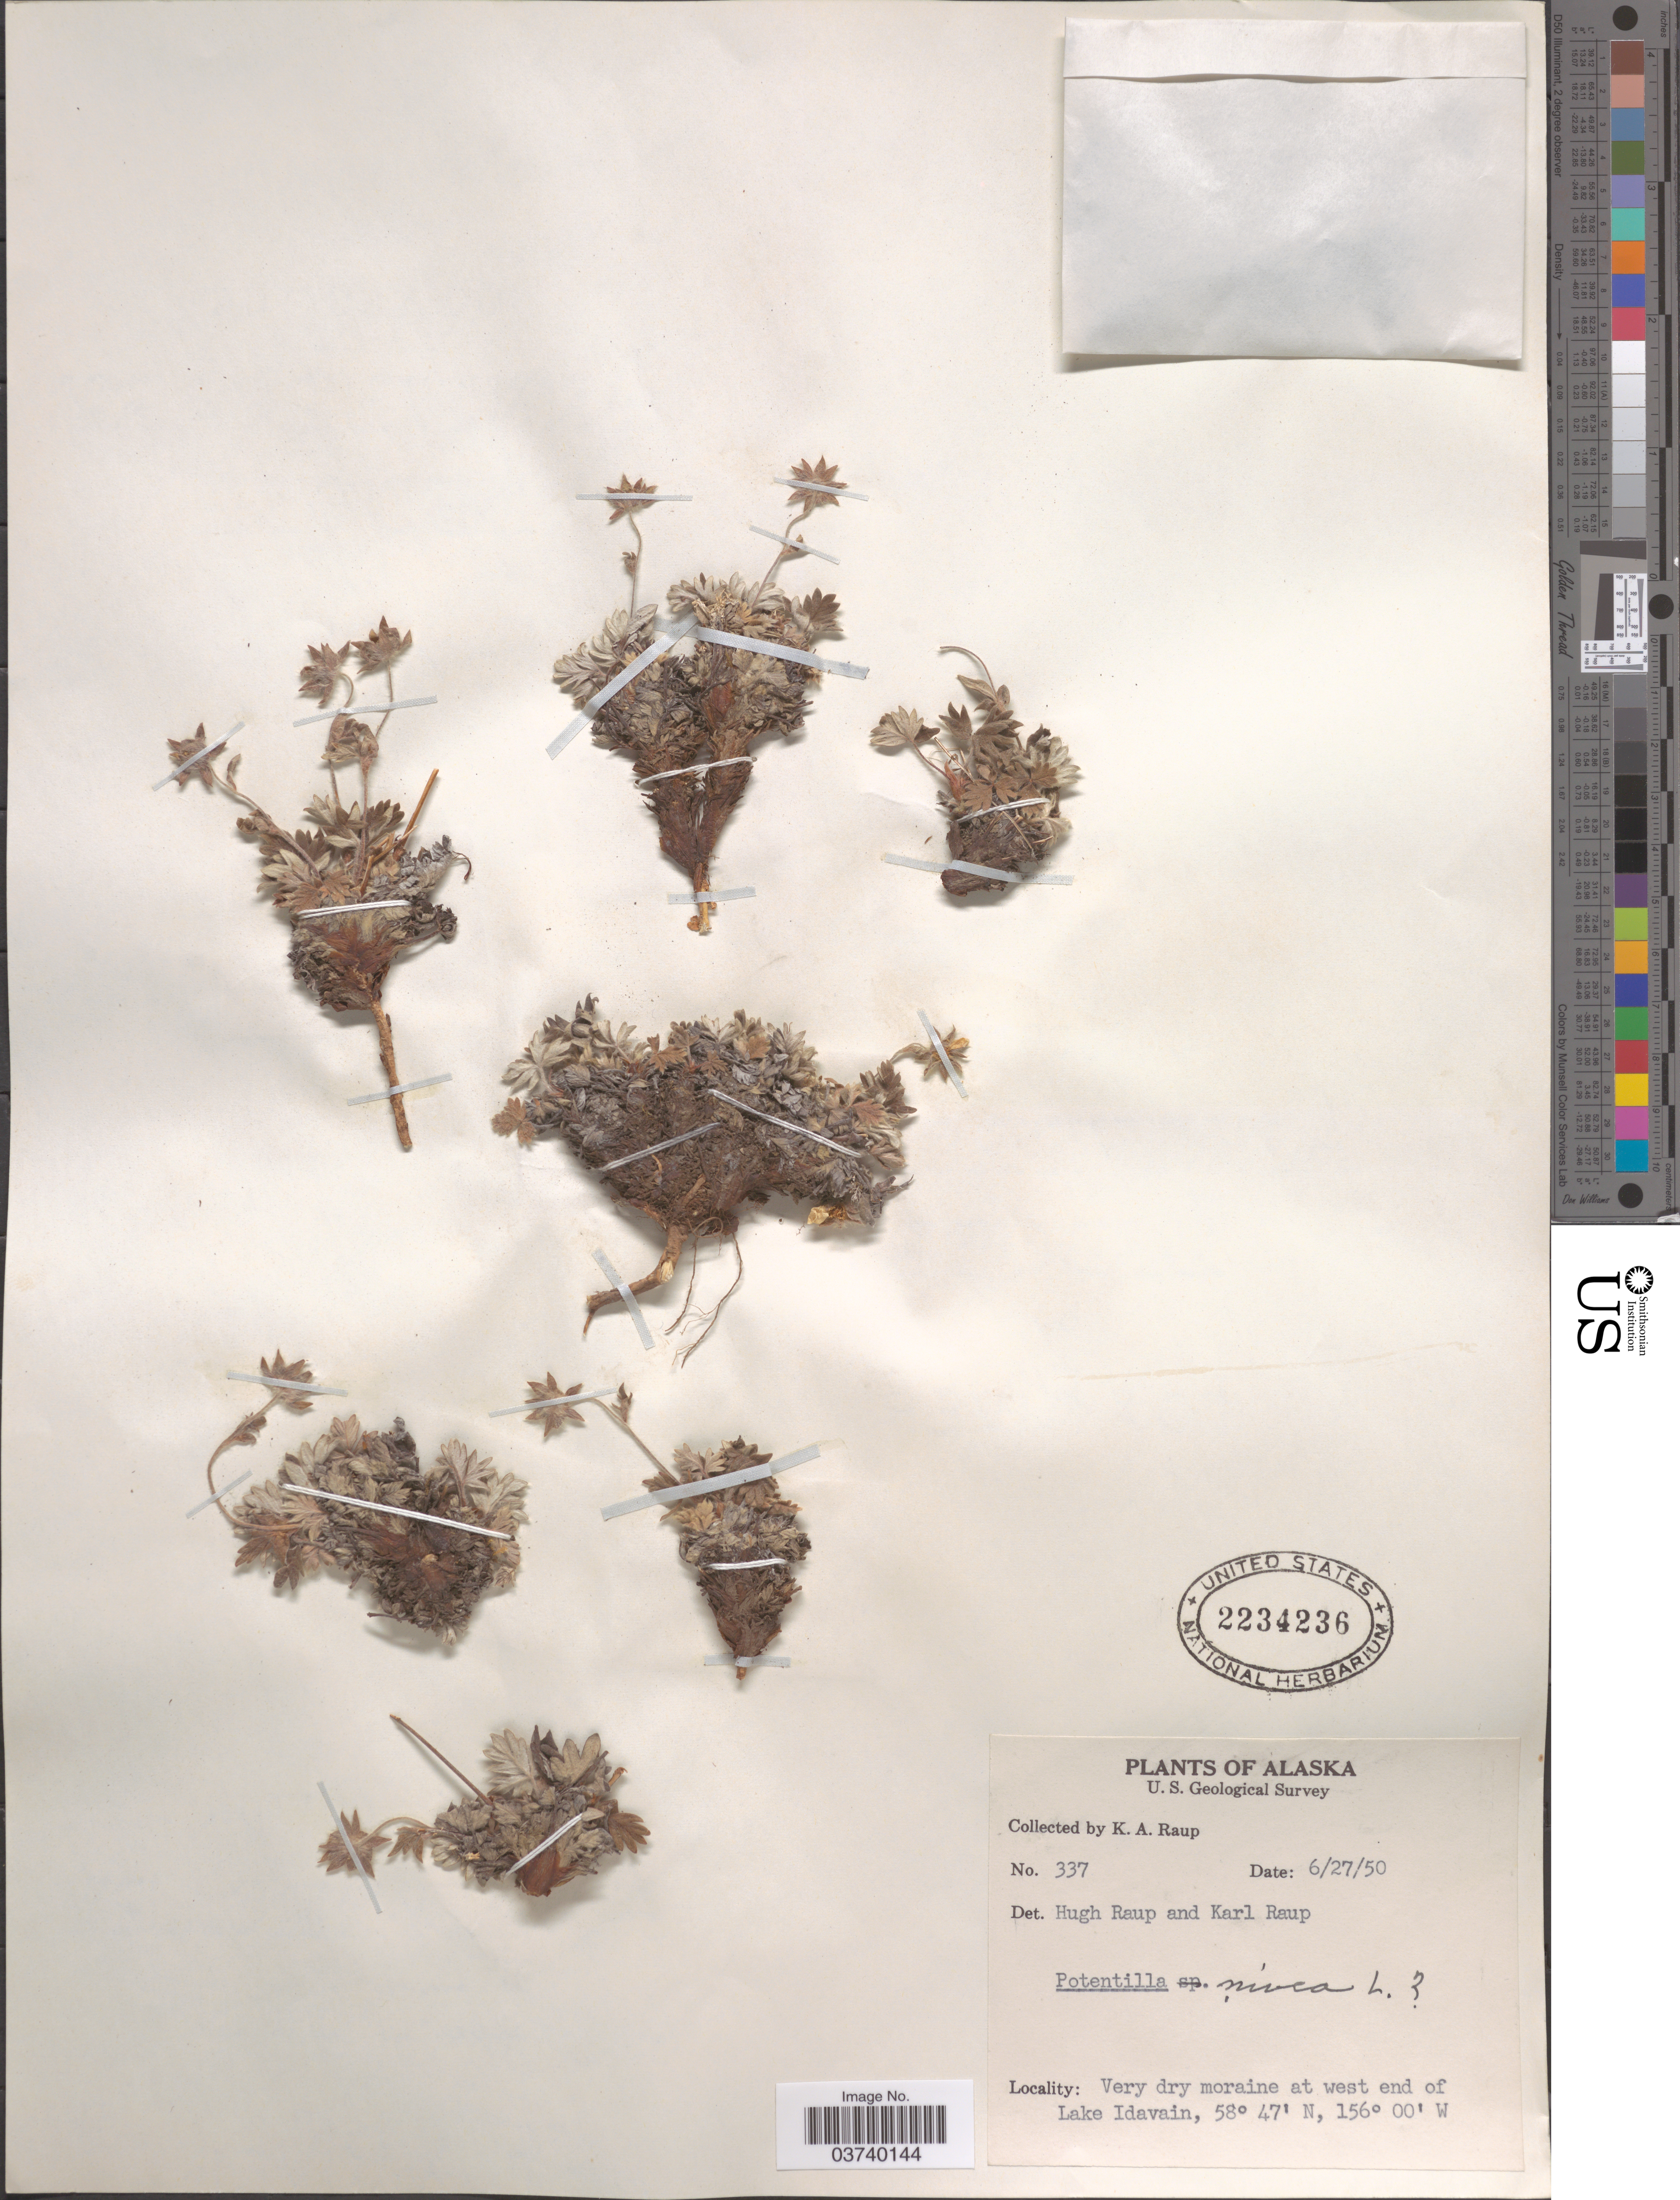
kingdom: Plantae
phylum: Tracheophyta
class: Magnoliopsida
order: Rosales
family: Rosaceae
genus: Potentilla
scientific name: Potentilla nivea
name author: L.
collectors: K. Raup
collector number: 337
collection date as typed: Transcribed d/m/y: 27/6/50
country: United States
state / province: Alaska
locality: At west end of Lake Idavain.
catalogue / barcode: US 2234236